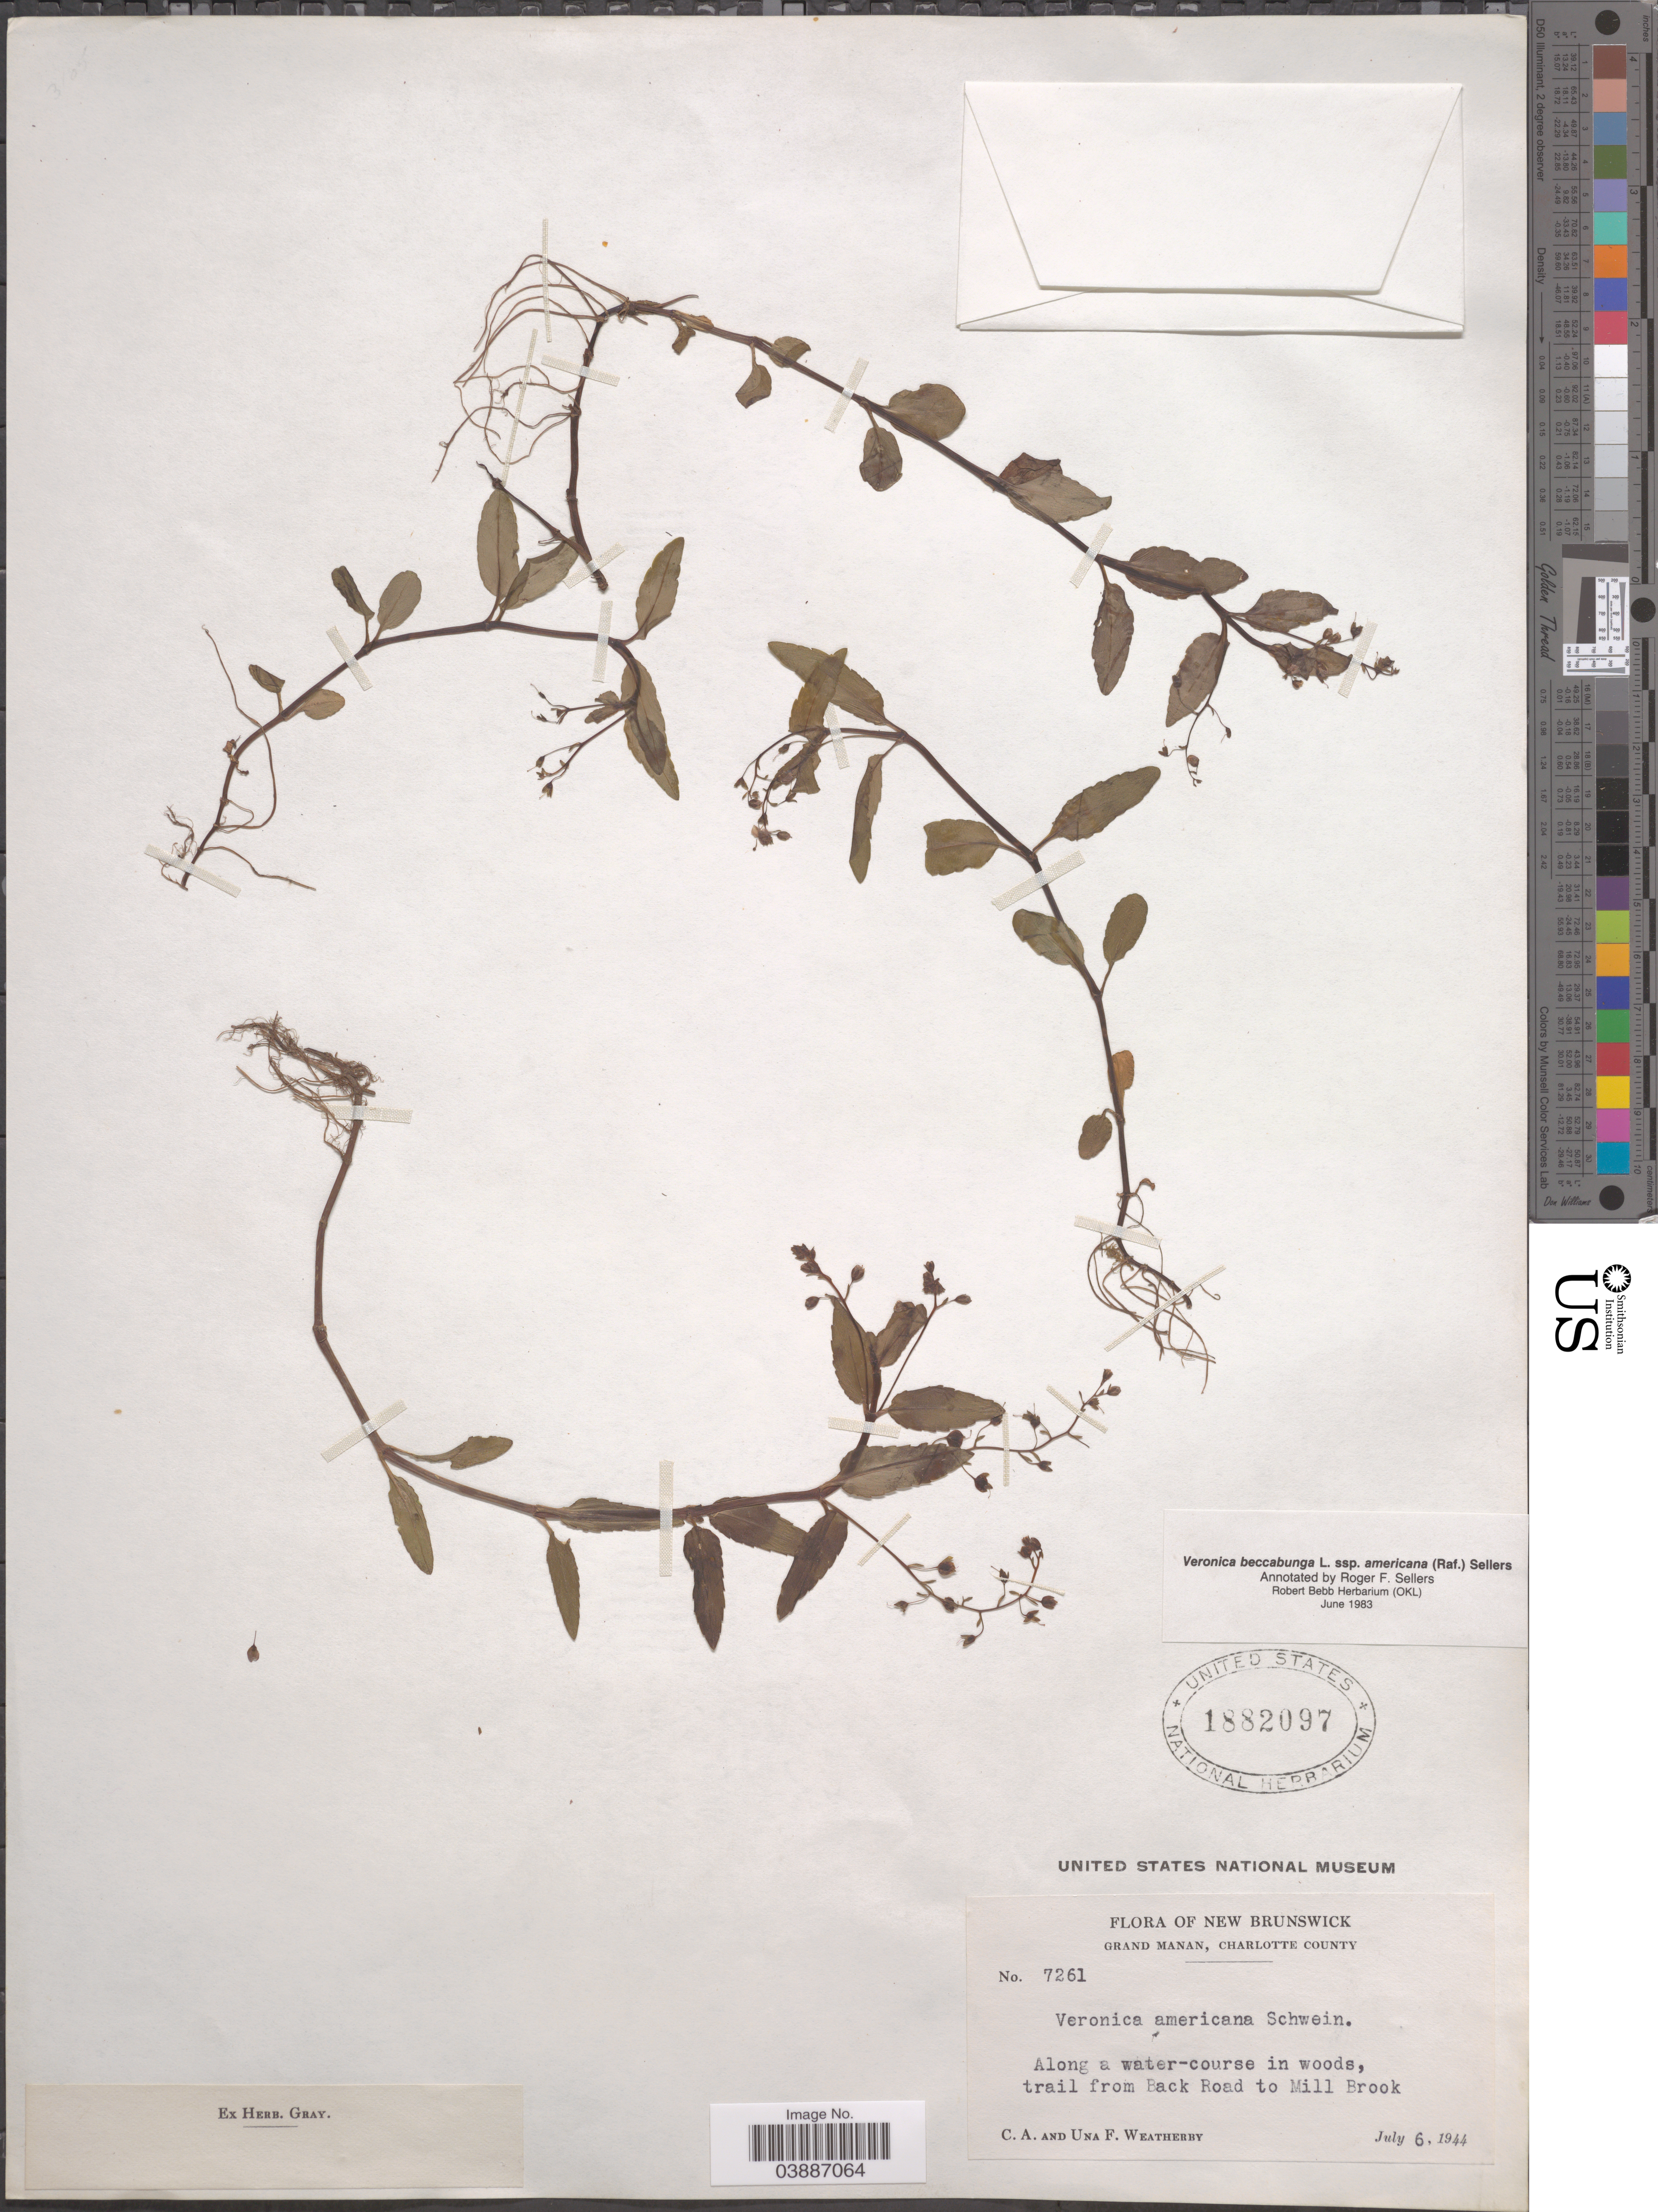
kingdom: Plantae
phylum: Tracheophyta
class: Magnoliopsida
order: Lamiales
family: Plantaginaceae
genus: Veronica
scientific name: Veronica beccabunga subsp. americana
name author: Raf.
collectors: C. A. Weatherby & U. Weatherby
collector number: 7261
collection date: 1944-07-06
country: Canada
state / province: New Brunswick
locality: Grand Manan, Charlotte County. Trail from Back Road to Mill Brook.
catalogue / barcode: US 1882097